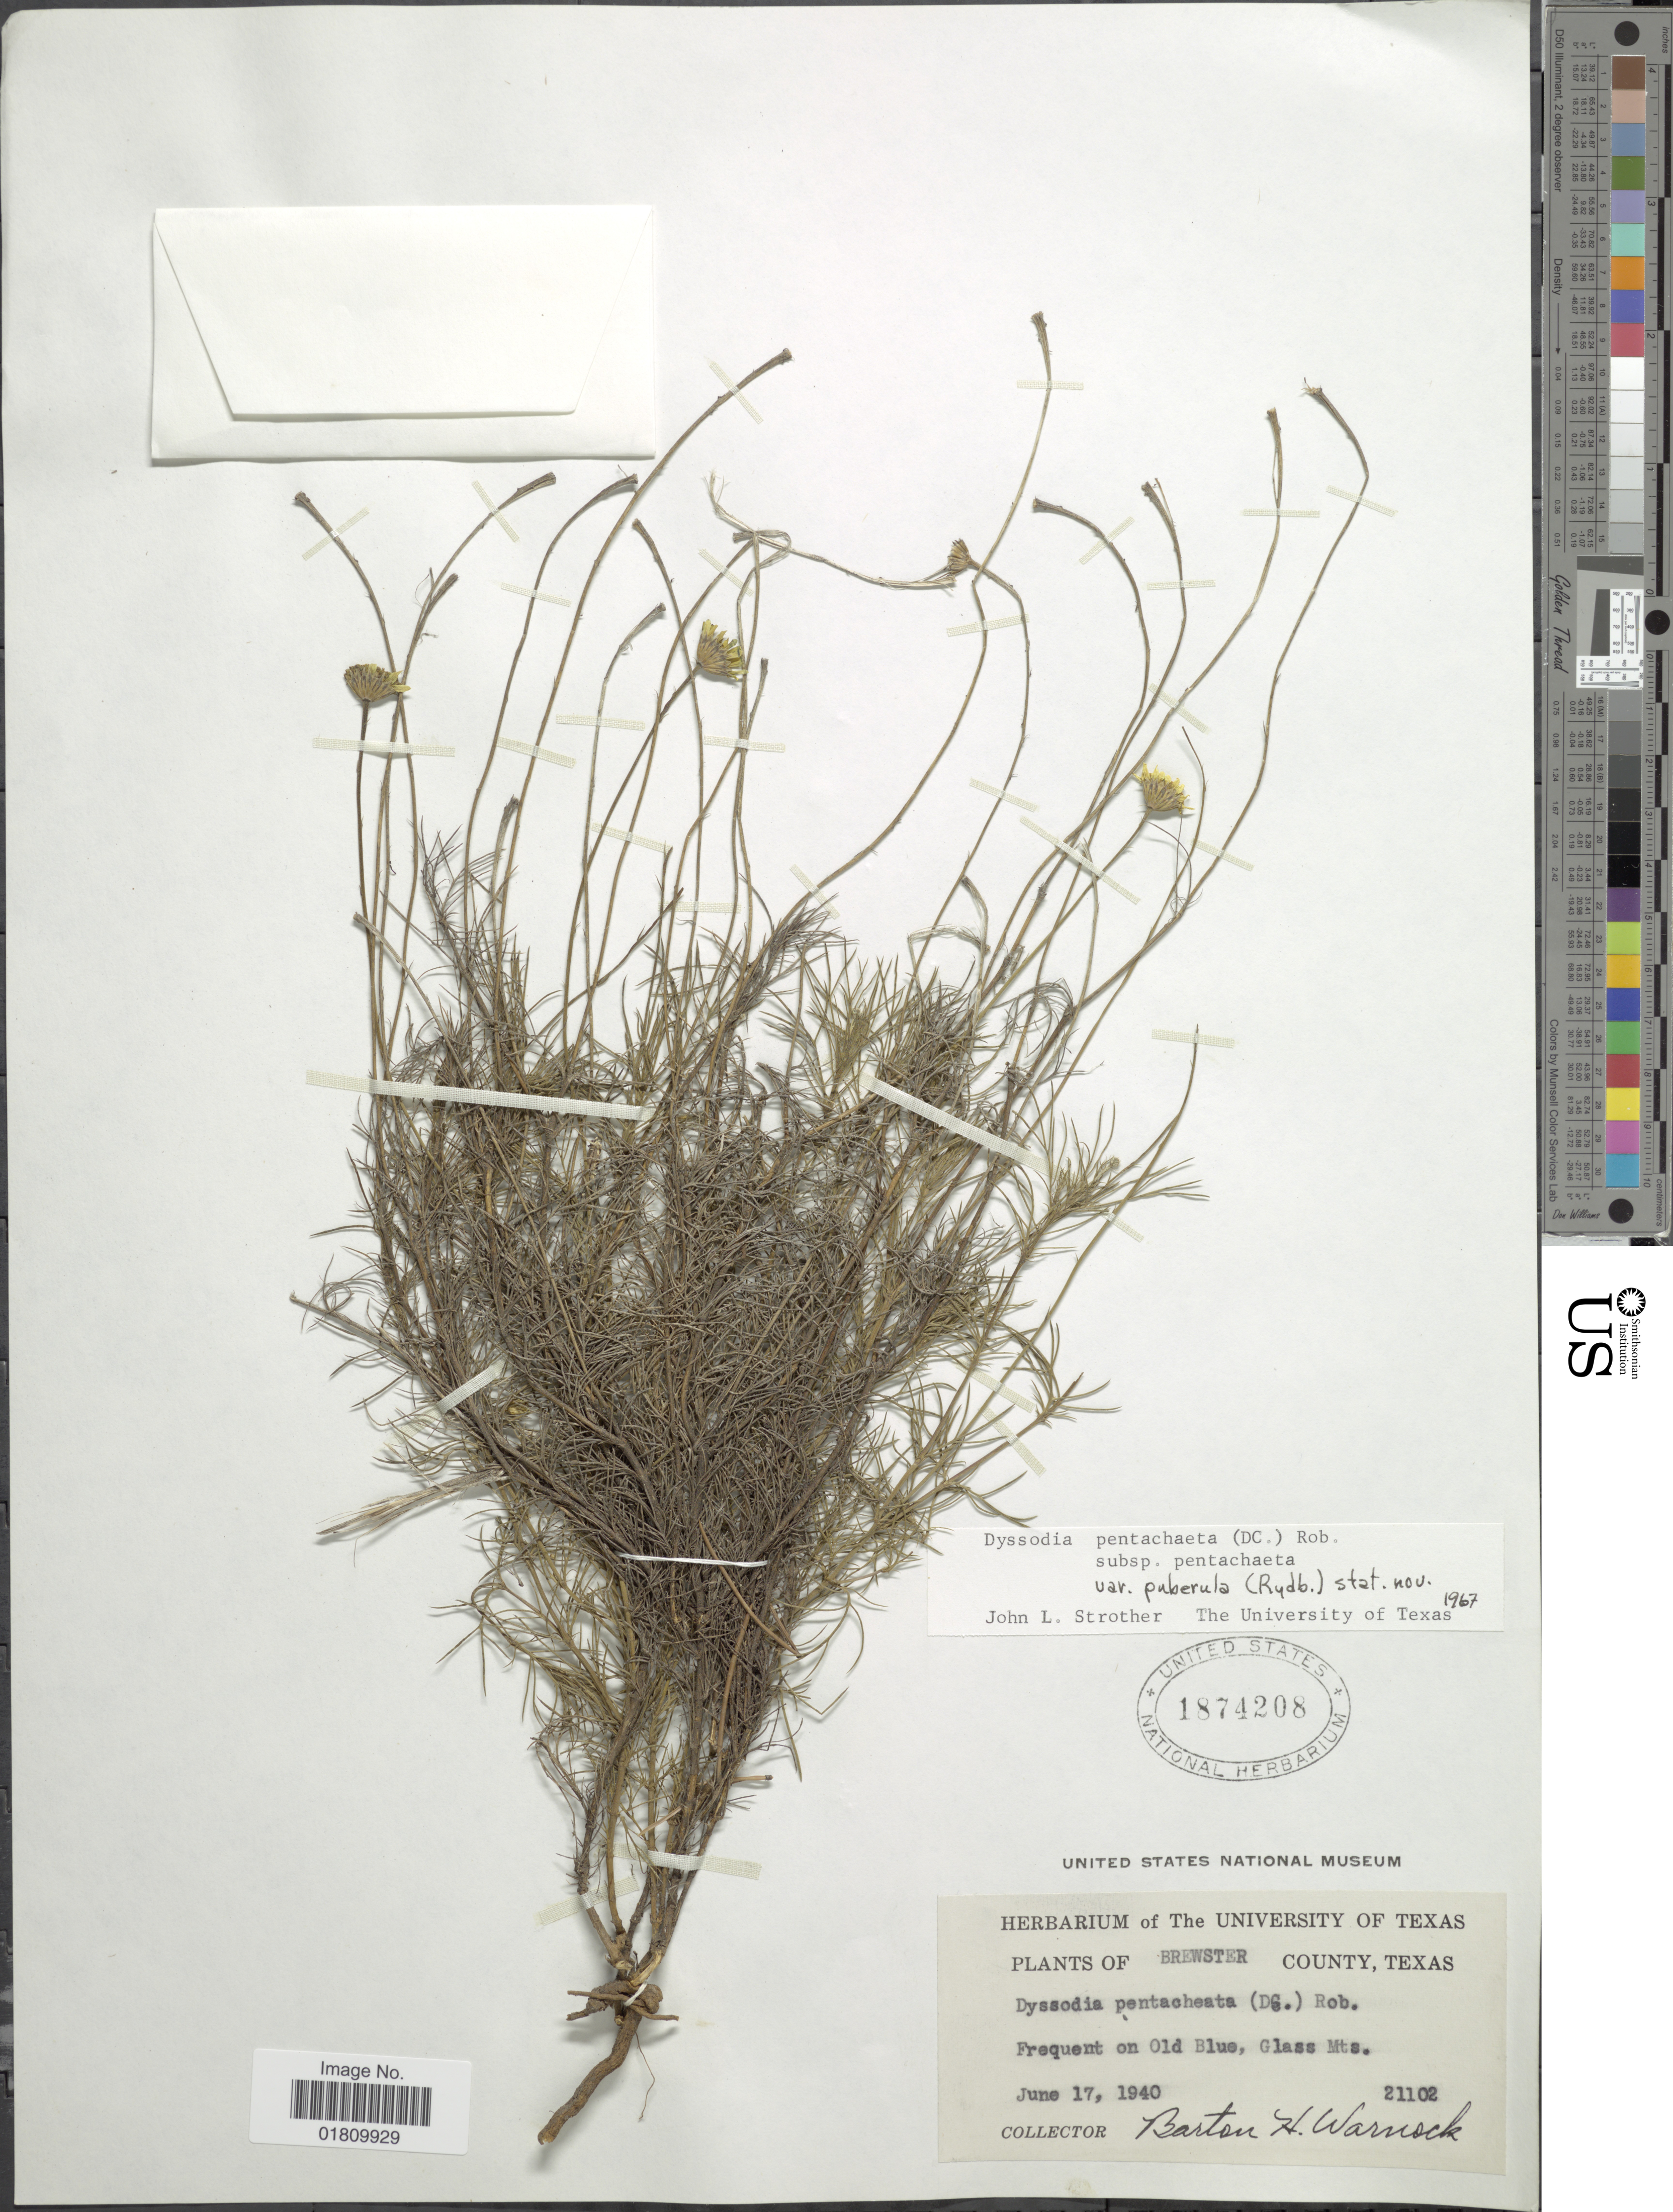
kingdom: Plantae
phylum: Tracheophyta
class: Magnoliopsida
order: Asterales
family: Asteraceae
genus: Thymophylla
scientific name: Thymophylla pentachaeta var. puberula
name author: (Rydb.) Strother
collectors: B. H. Warnock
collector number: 21102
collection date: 1940-06-17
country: United States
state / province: Texas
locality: Brewster County, frequent on Old Blu, Glass Mts.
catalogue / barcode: US 1874208